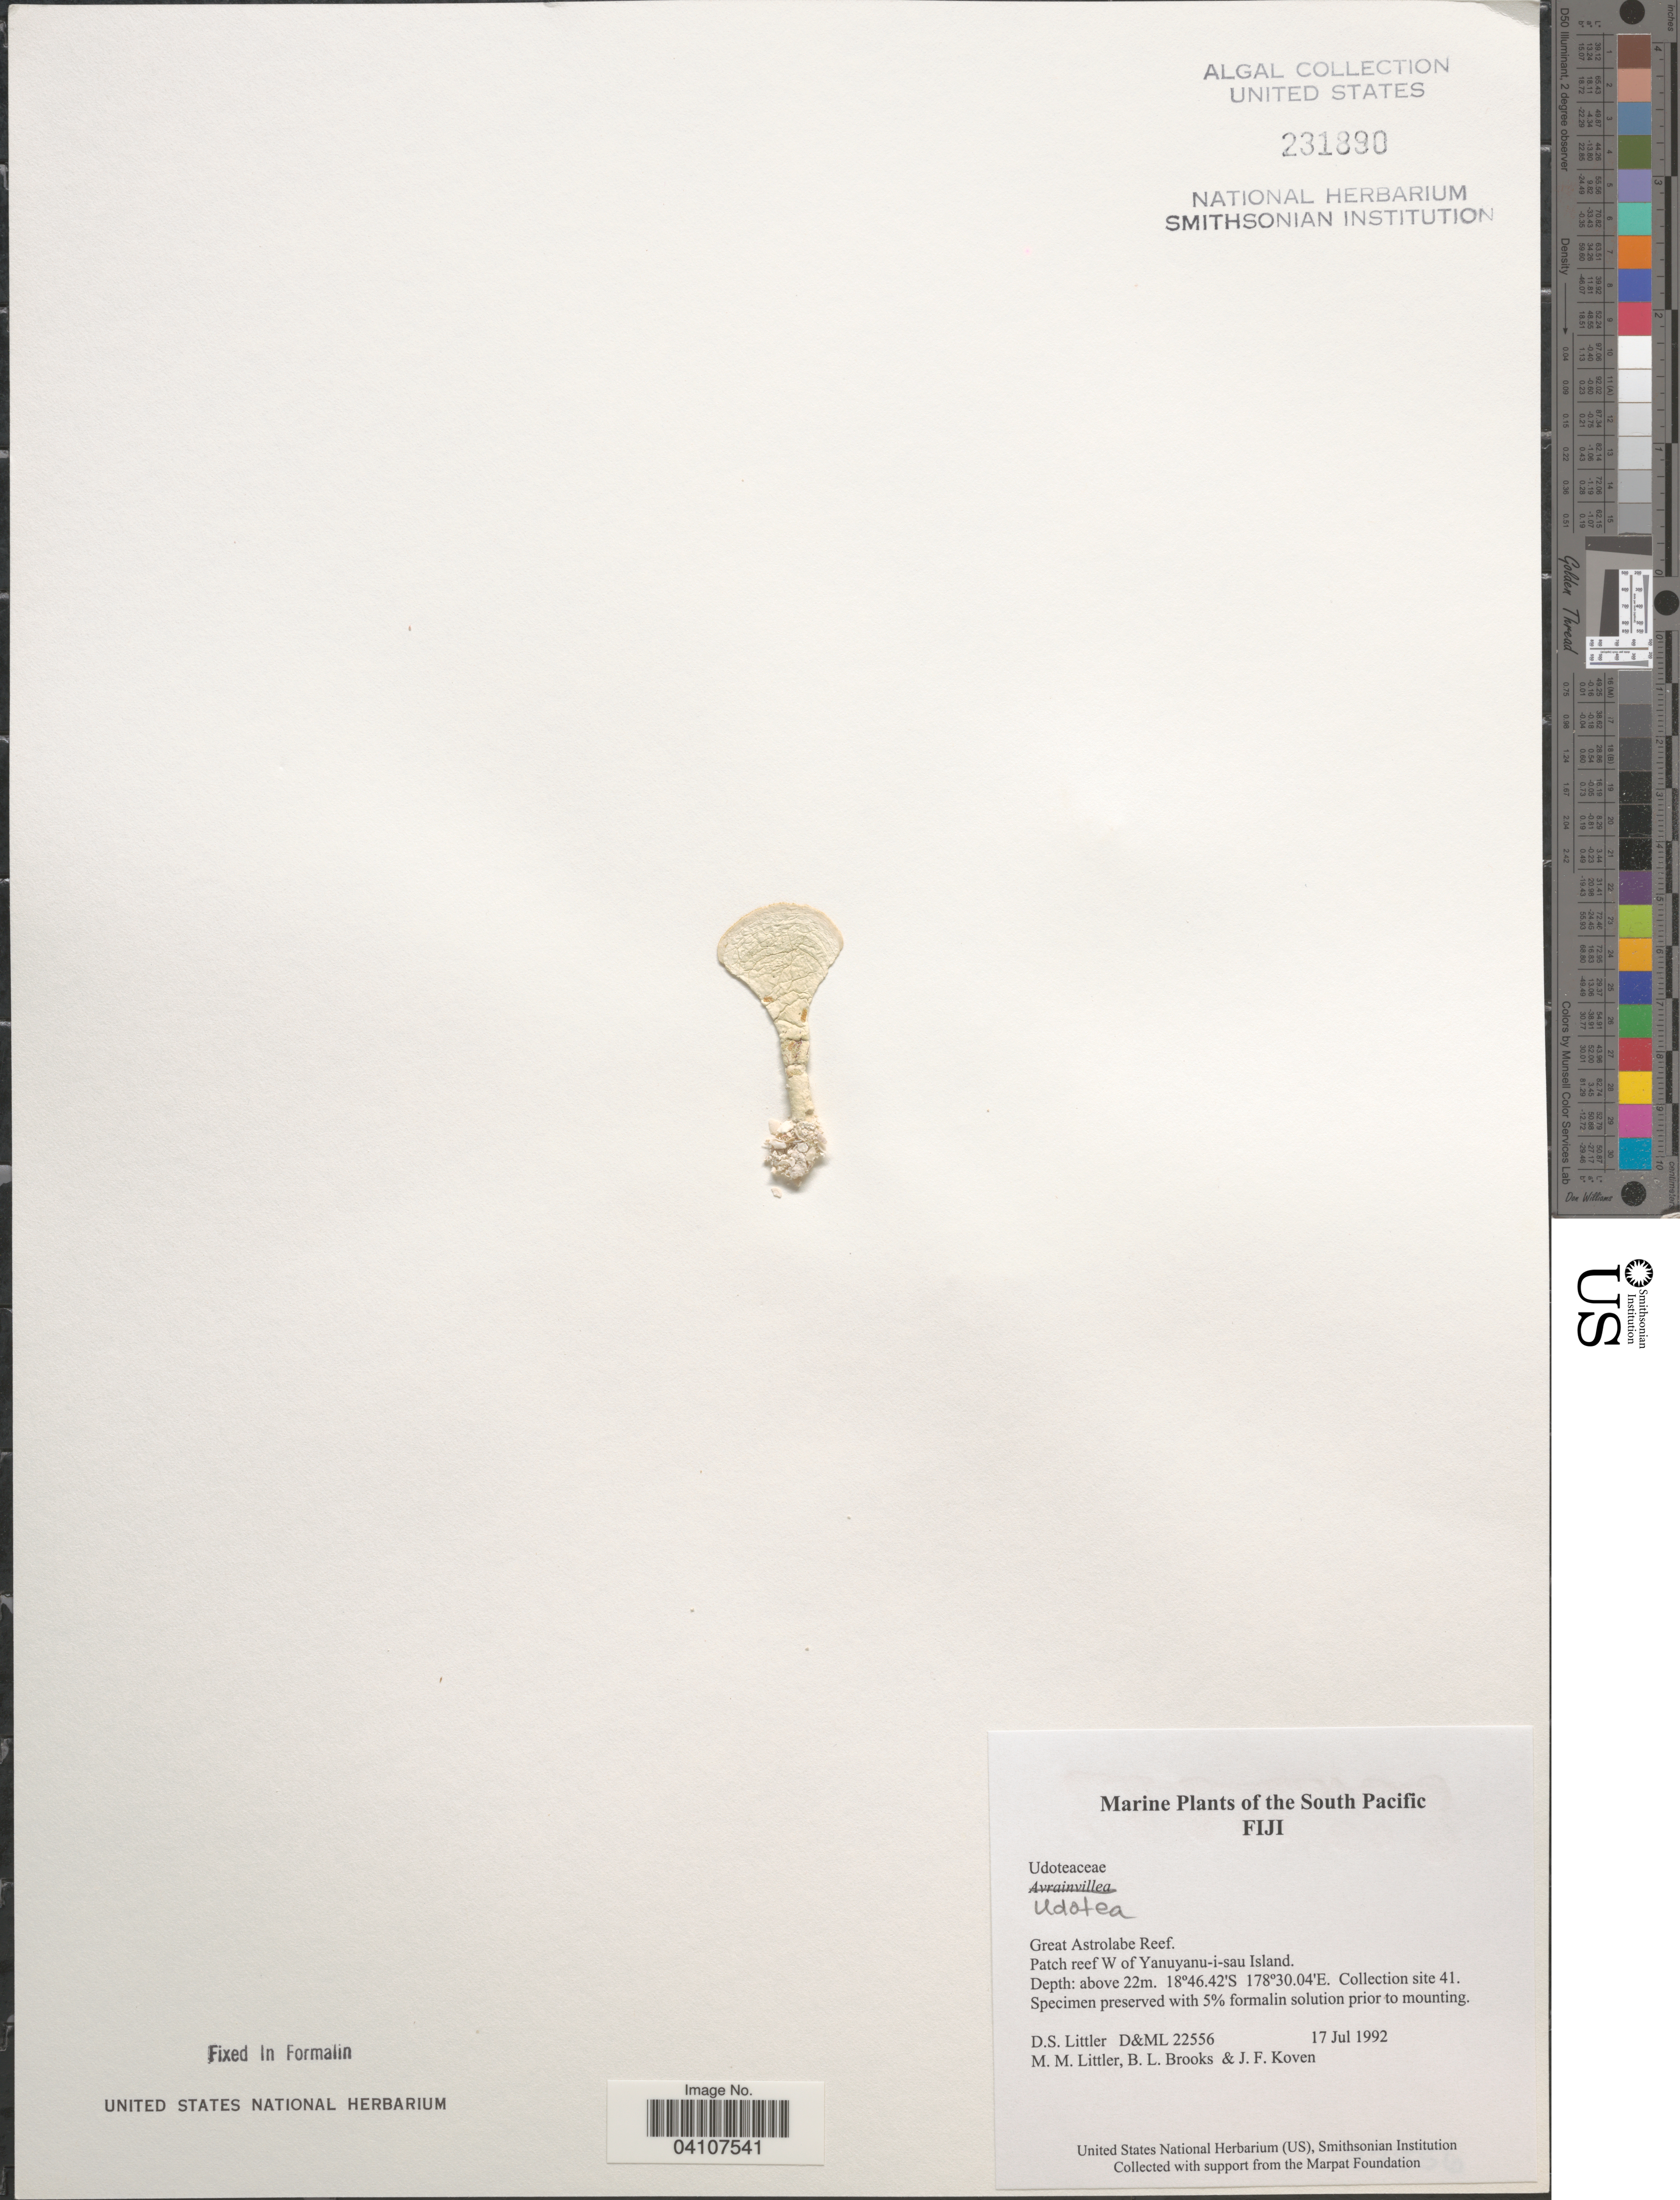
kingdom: Plantae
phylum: Chlorophyta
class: Ulvophyceae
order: Bryopsidales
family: Udoteaceae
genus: Udotea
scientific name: Udotea sp.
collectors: D. S. Littler, B. Brooks & J. Koven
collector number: D&ML22556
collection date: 1992-07-17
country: Fiji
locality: South Pacific. Great Astrolabe Reef. Patch reef W of Yanuyanu-i-sau Island. Collection site 41.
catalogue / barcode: US 231890